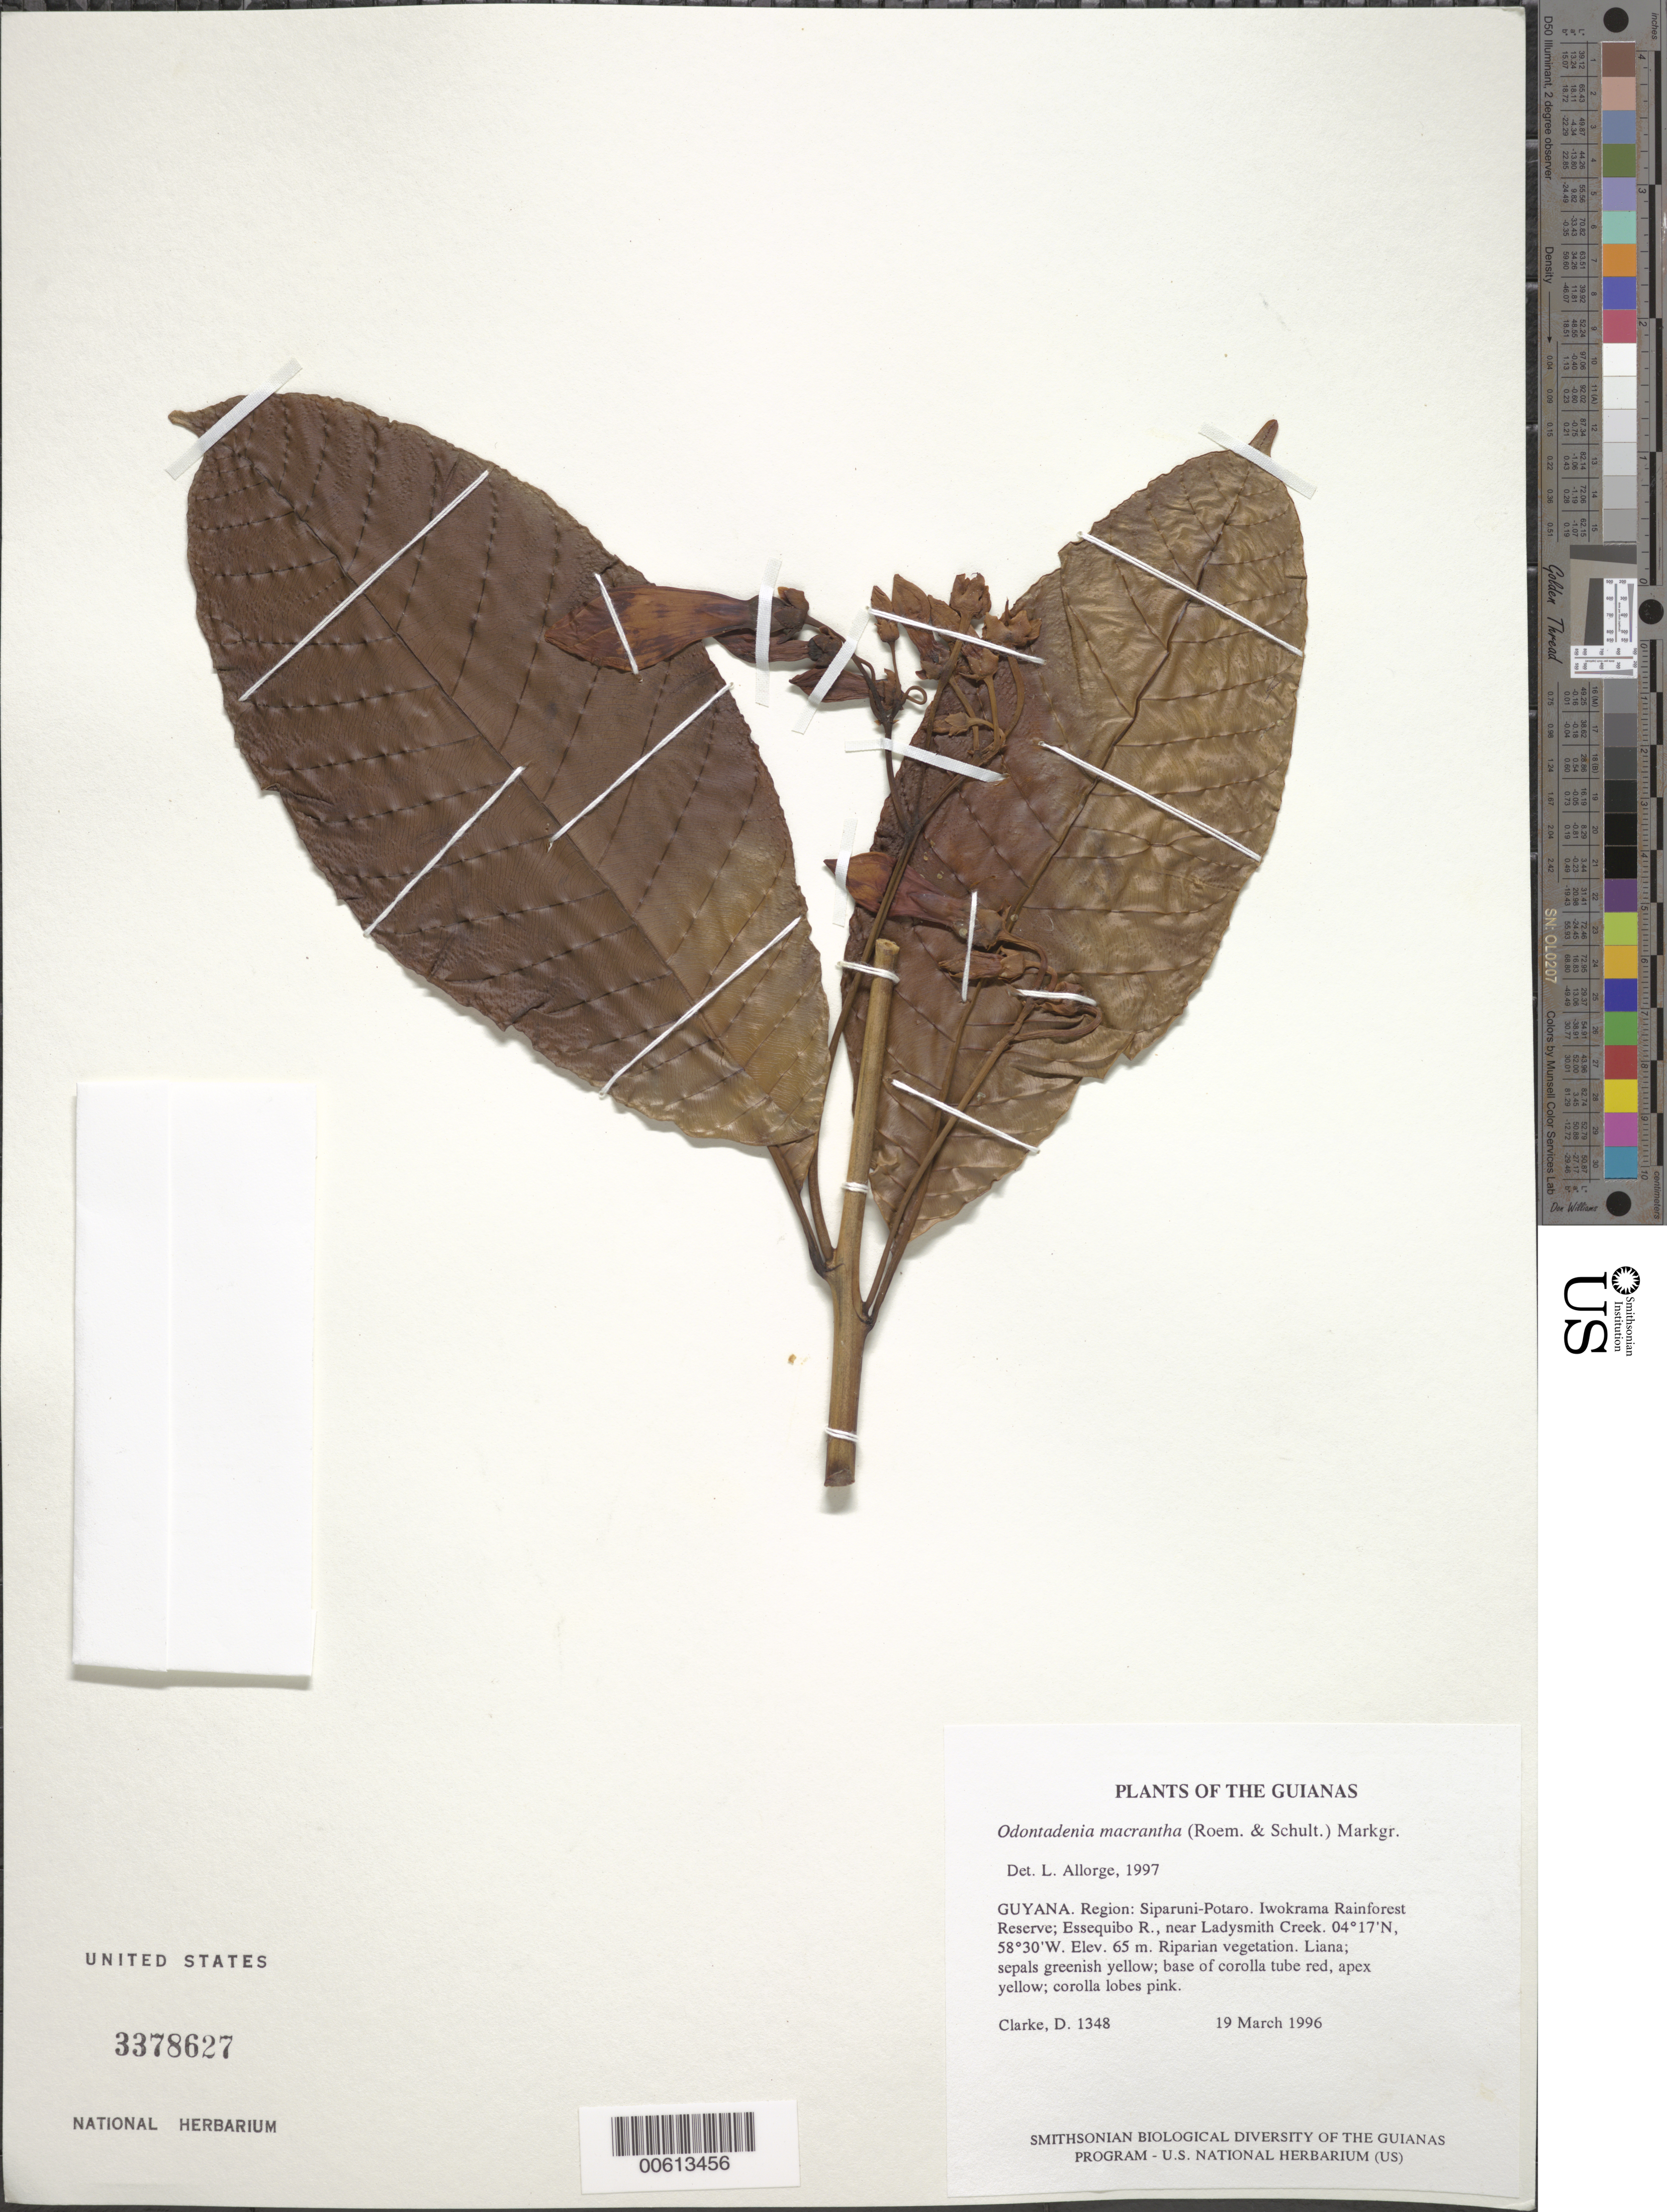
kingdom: Plantae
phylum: Tracheophyta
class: Magnoliopsida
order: Gentianales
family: Apocynaceae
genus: Odontadenia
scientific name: Odontadenia macrantha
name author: (Roem. & Schult.) Markgr.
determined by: Allorge, L.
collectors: H. D. Clarke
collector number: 1348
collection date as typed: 19 March 1996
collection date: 1996-03-19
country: Guyana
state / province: Potaro-Siparuni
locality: Iwokrama Rainforest Reserve; Essequibo R., near Ladysmith Creek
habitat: Riparian vegetation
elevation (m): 65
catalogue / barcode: US 3378627